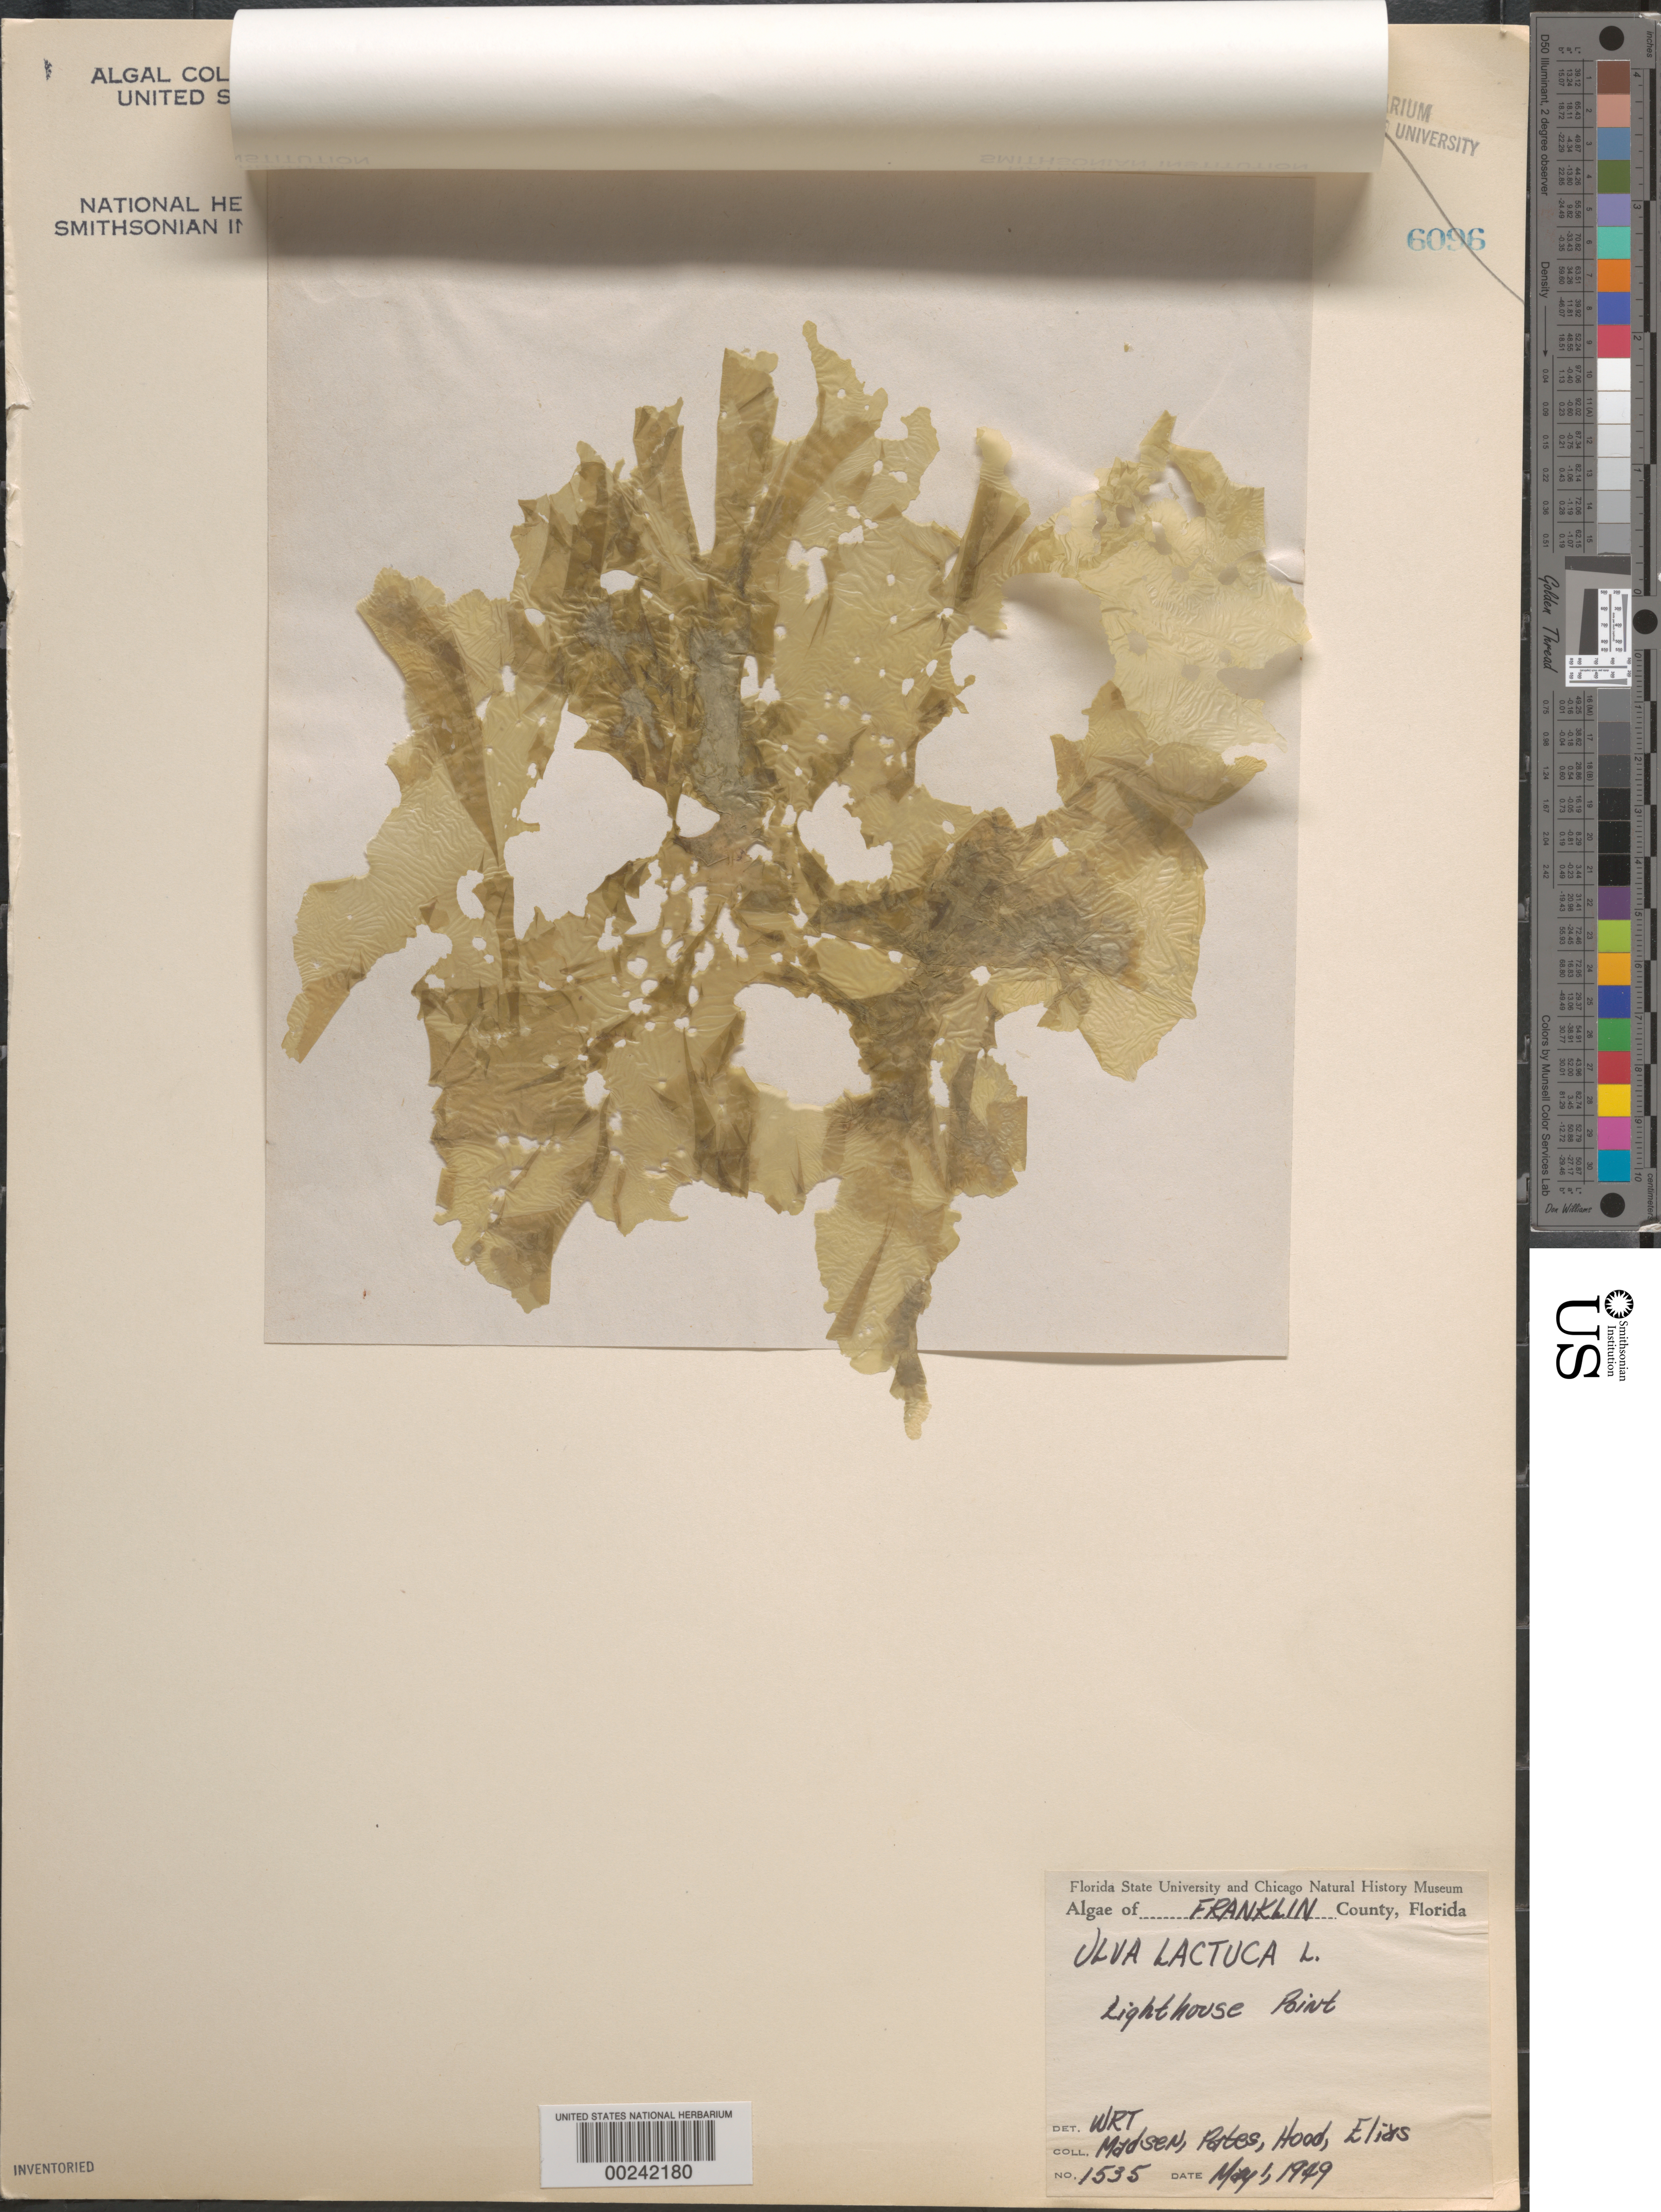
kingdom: Plantae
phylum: Chlorophyta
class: Ulvophyceae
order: Ulvales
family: Ulvaceae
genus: Ulva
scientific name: Ulva lactuca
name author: L.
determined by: Taylor, William R.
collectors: G. Madsen, A. Pates, M. Hood & L. Elias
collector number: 1535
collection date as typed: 01 May 1949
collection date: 1949-05-01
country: United States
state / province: Florida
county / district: Franklin County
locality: Lighthouse Point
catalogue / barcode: US 20569